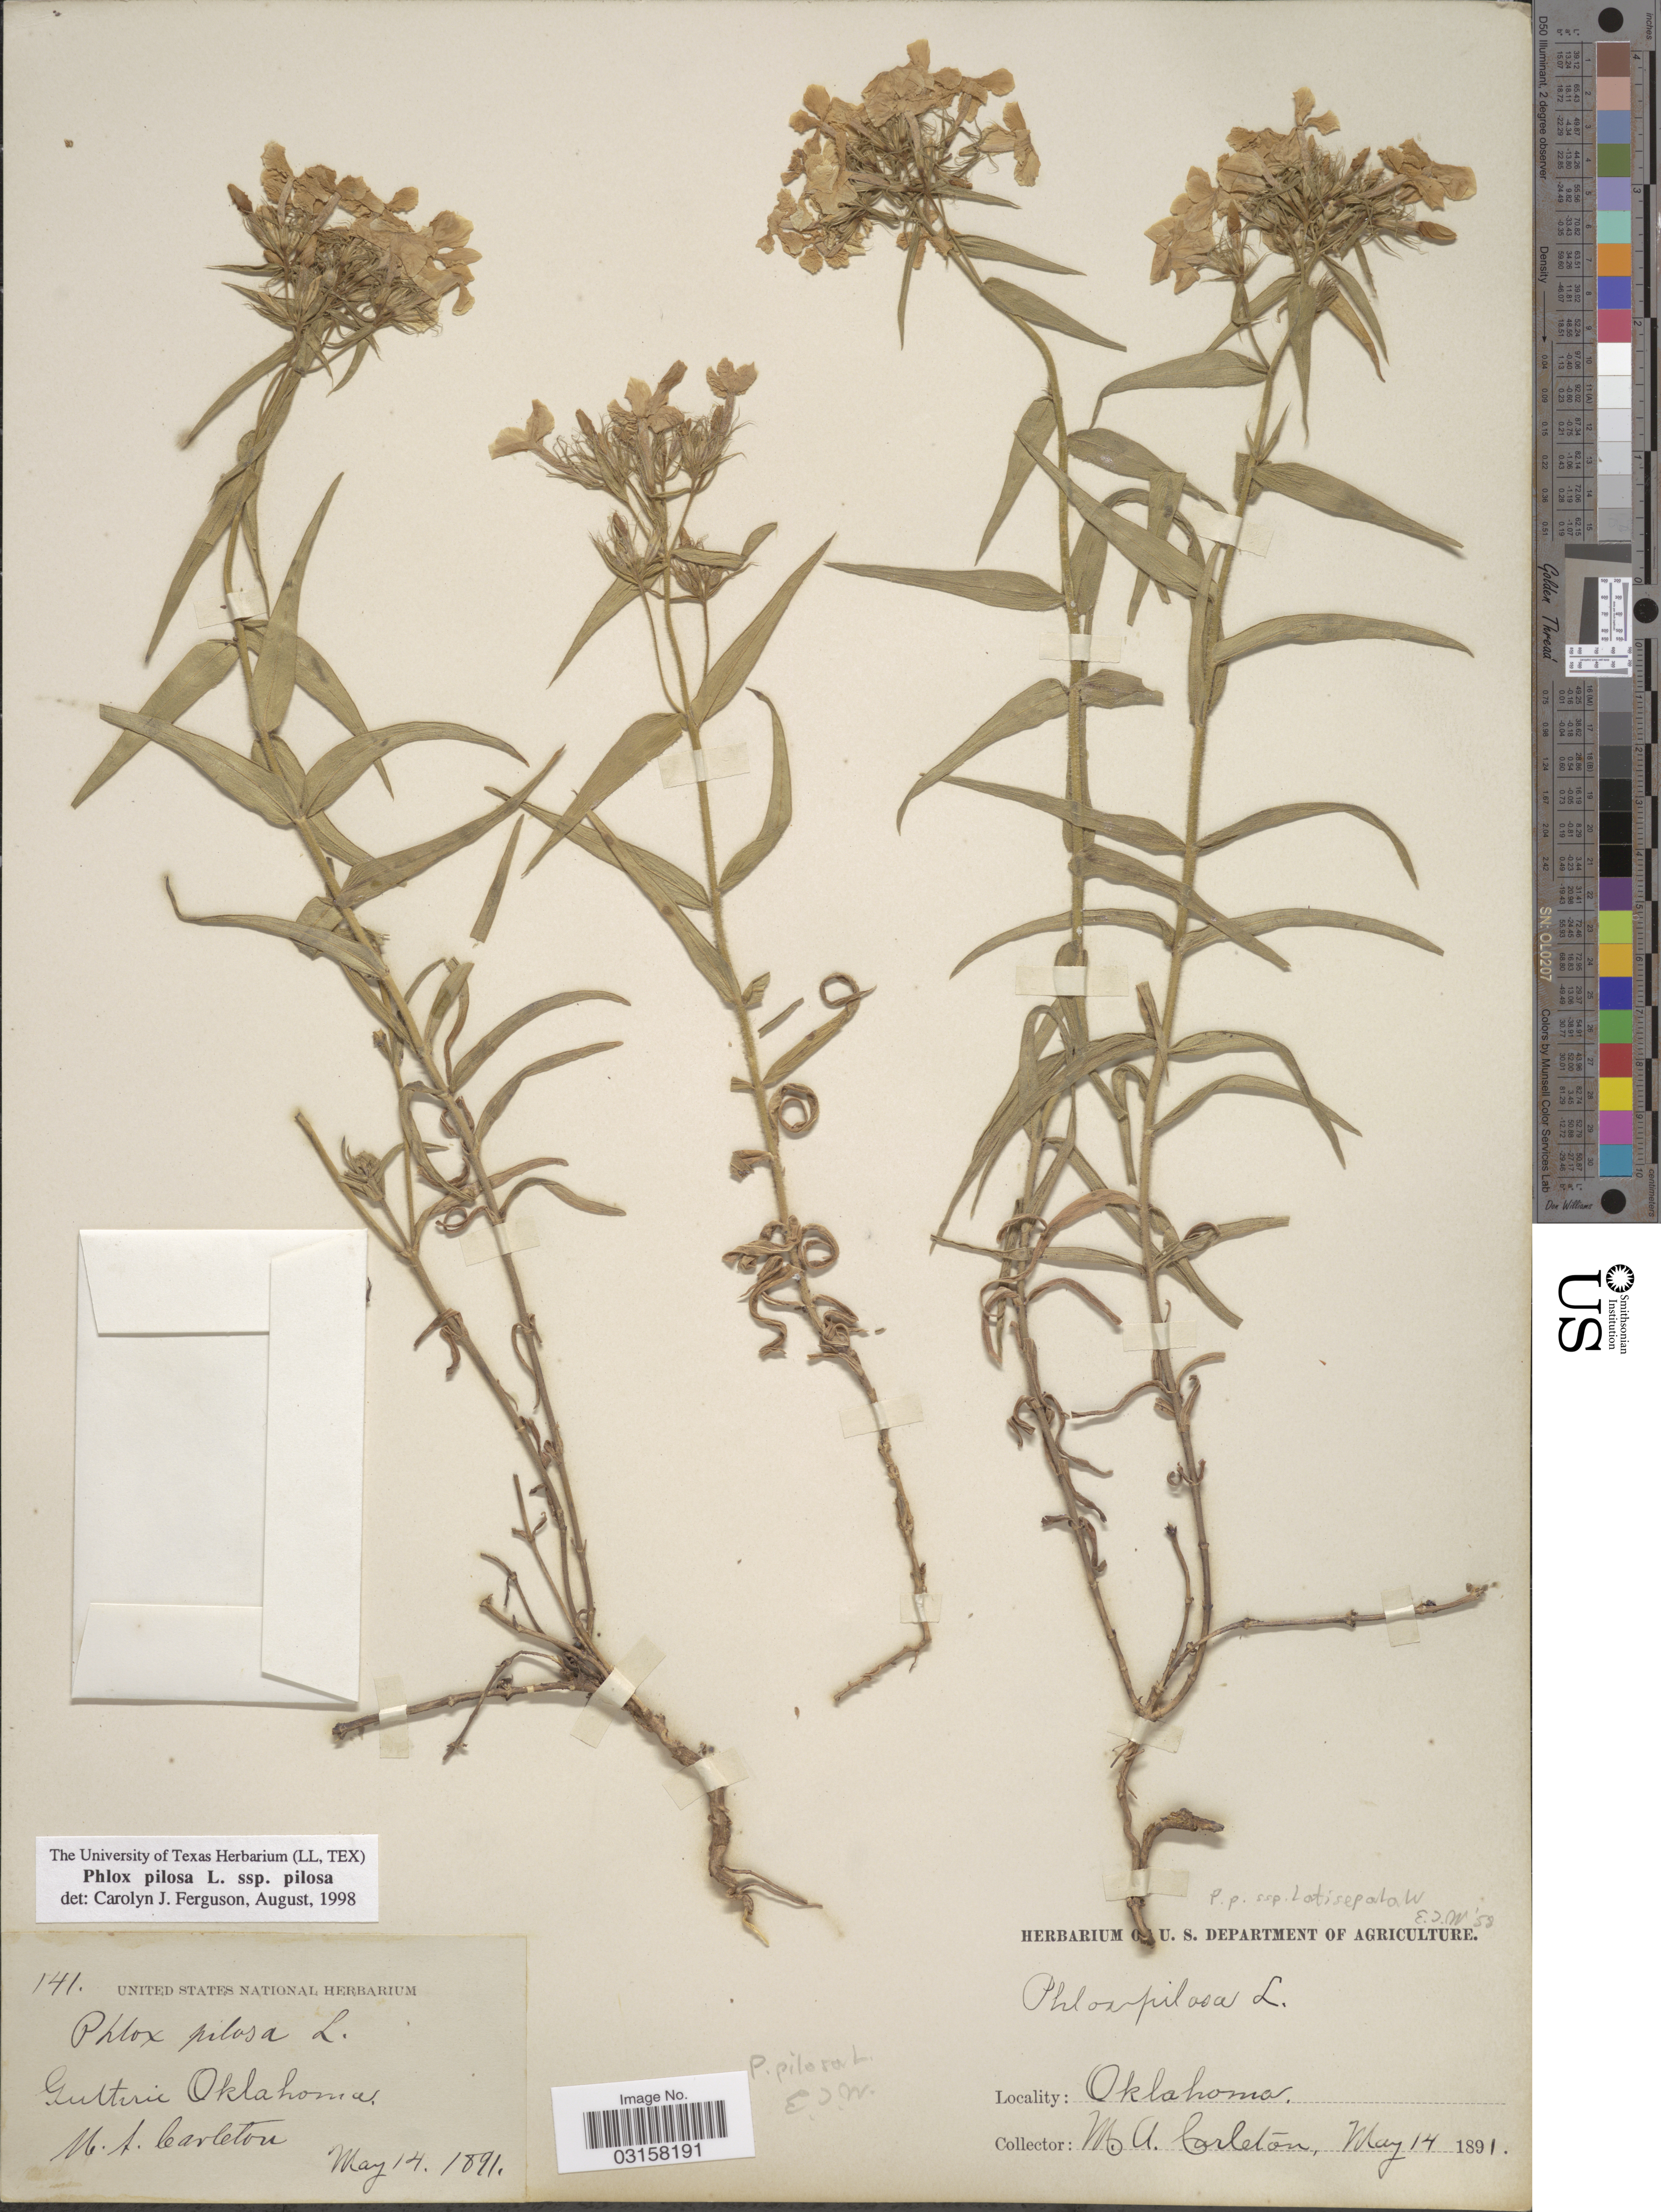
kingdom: Plantae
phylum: Tracheophyta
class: Magnoliopsida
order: Ericales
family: Polemoniaceae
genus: Phlox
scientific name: Phlox pilosa subsp. pilosa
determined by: Ferguson, C. J.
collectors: M. A. Carleton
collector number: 141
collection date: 1891-05-14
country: United States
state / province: Oklahoma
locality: Guthrie.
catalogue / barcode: US 103192